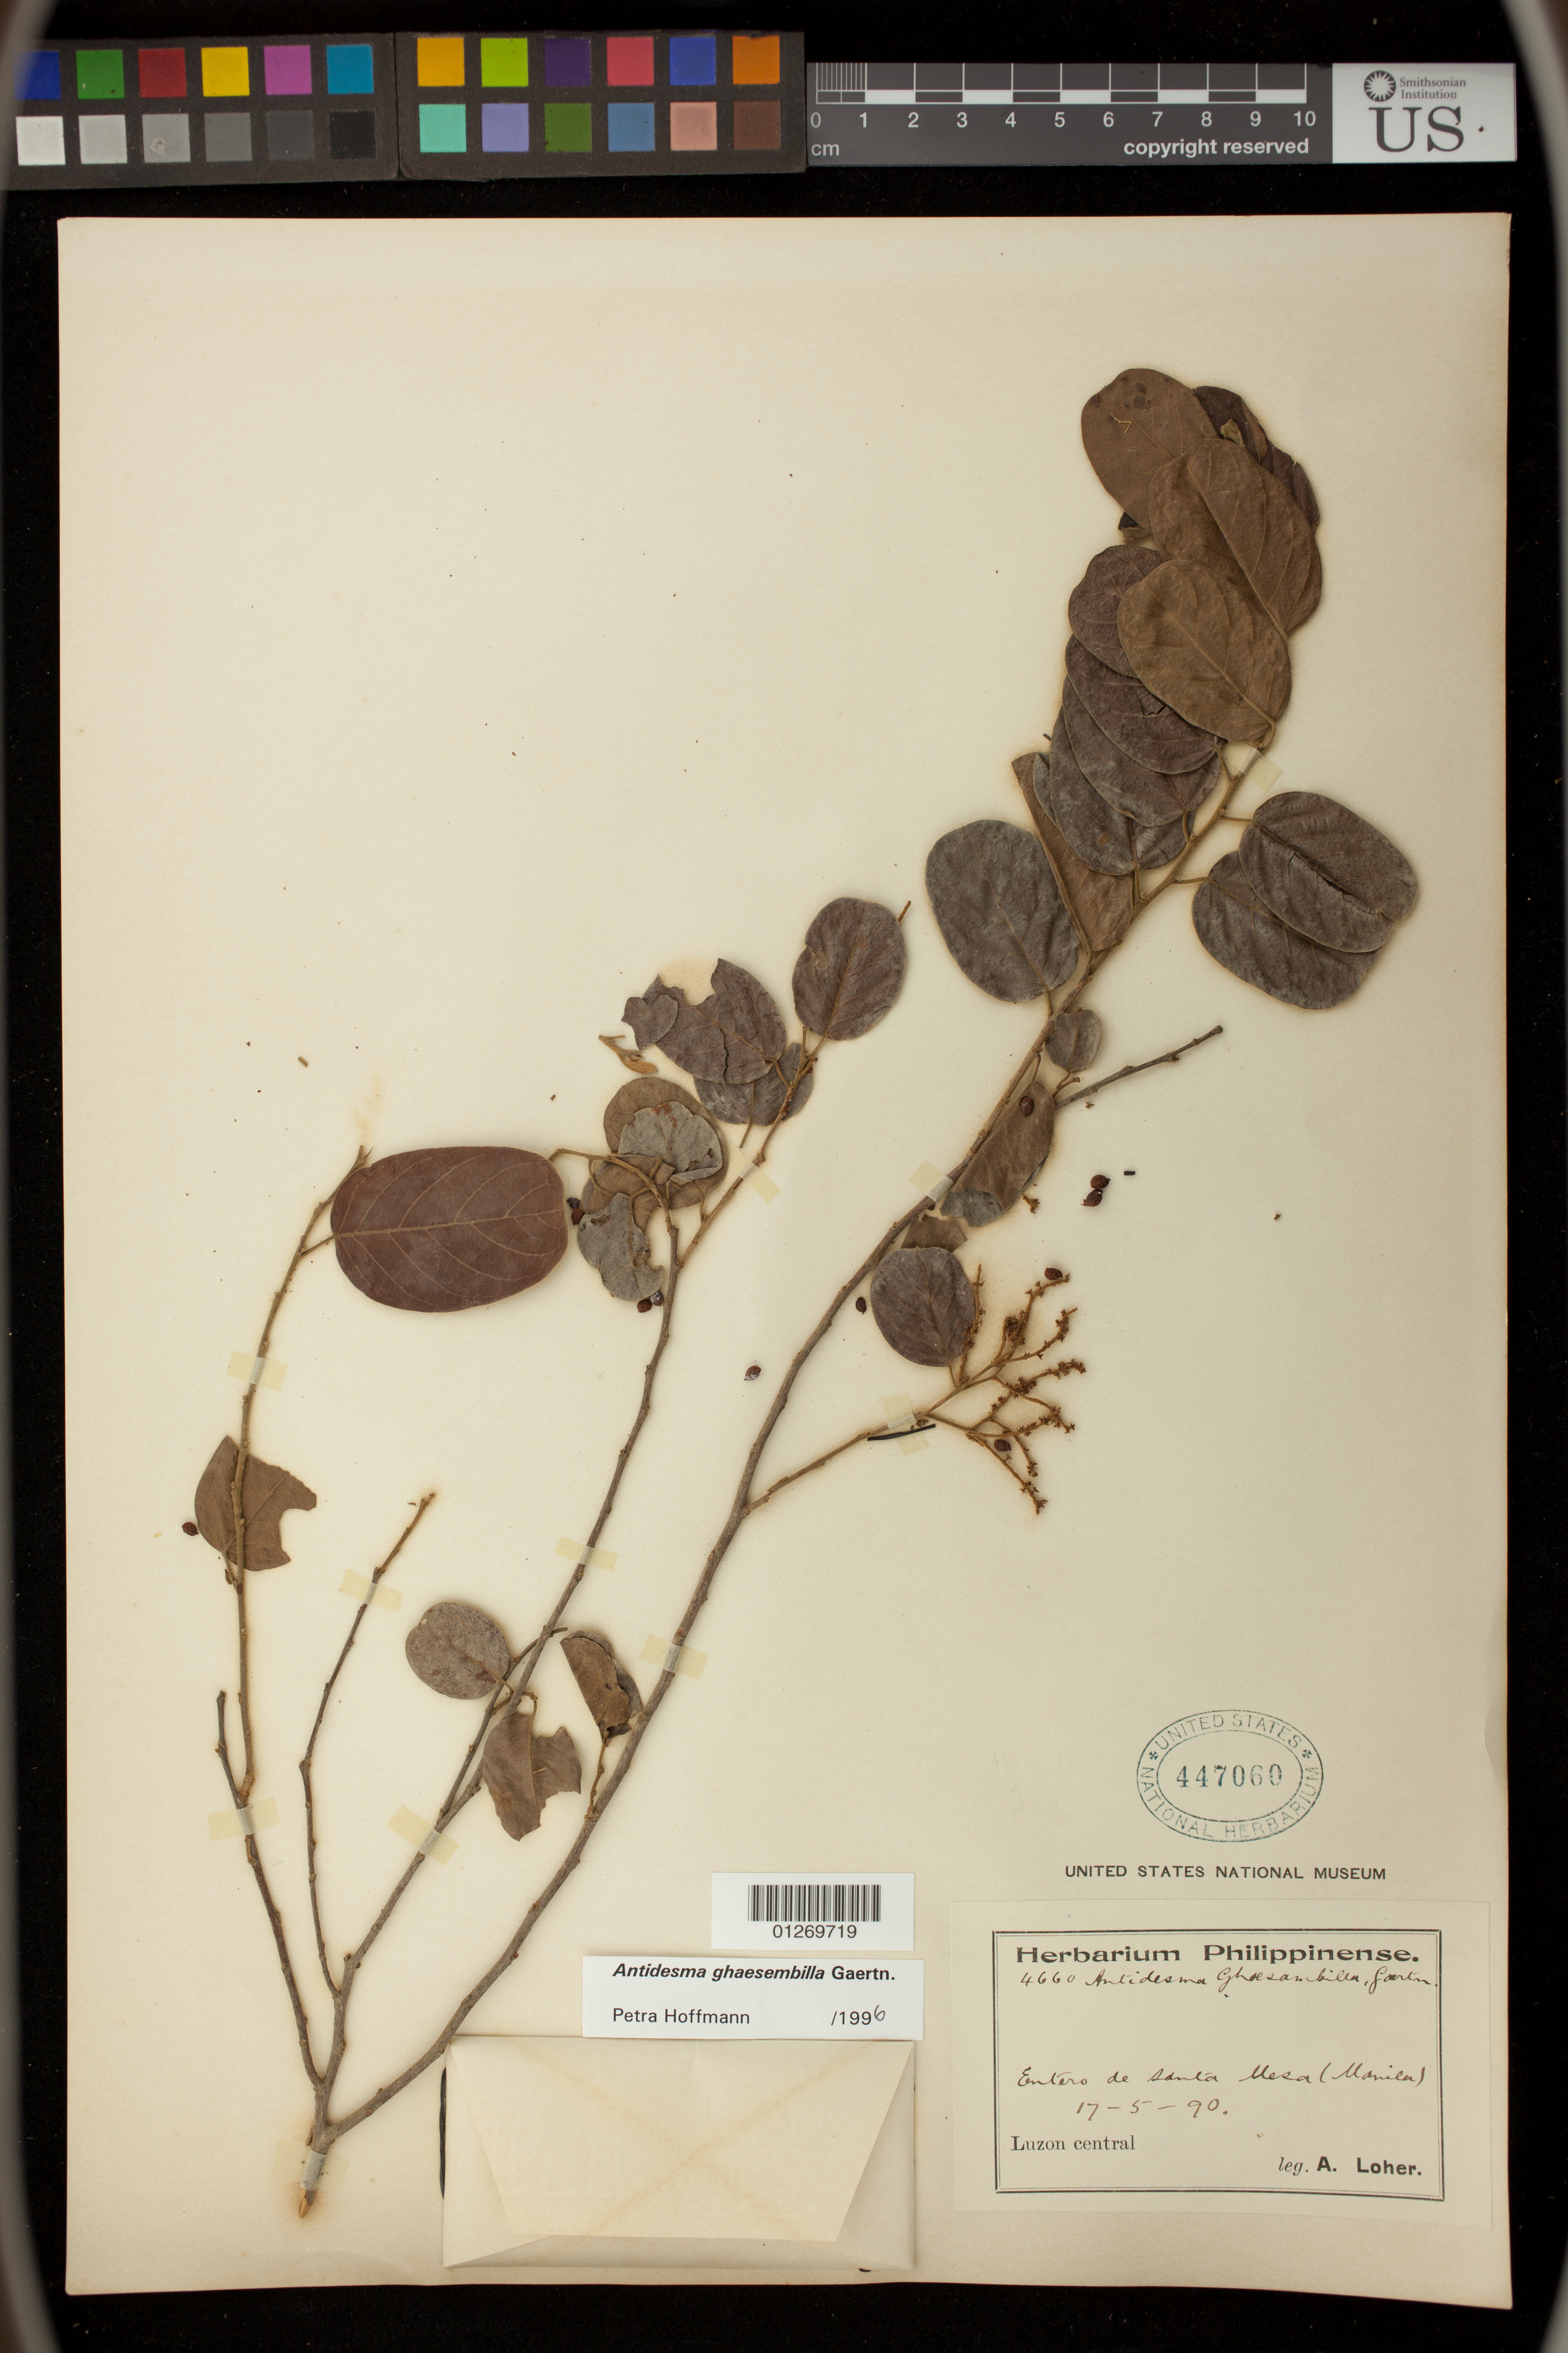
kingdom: Plantae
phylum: Tracheophyta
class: Magnoliopsida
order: Malpighiales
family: Phyllanthaceae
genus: Antidesma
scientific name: Antidesma ghaesembilla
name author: Gaertn.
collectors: A. Loher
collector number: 4660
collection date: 1890-05-17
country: Philippines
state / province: National Capital Region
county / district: Manila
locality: Entero de Sanla Mesa (Manila)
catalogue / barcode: US 447060